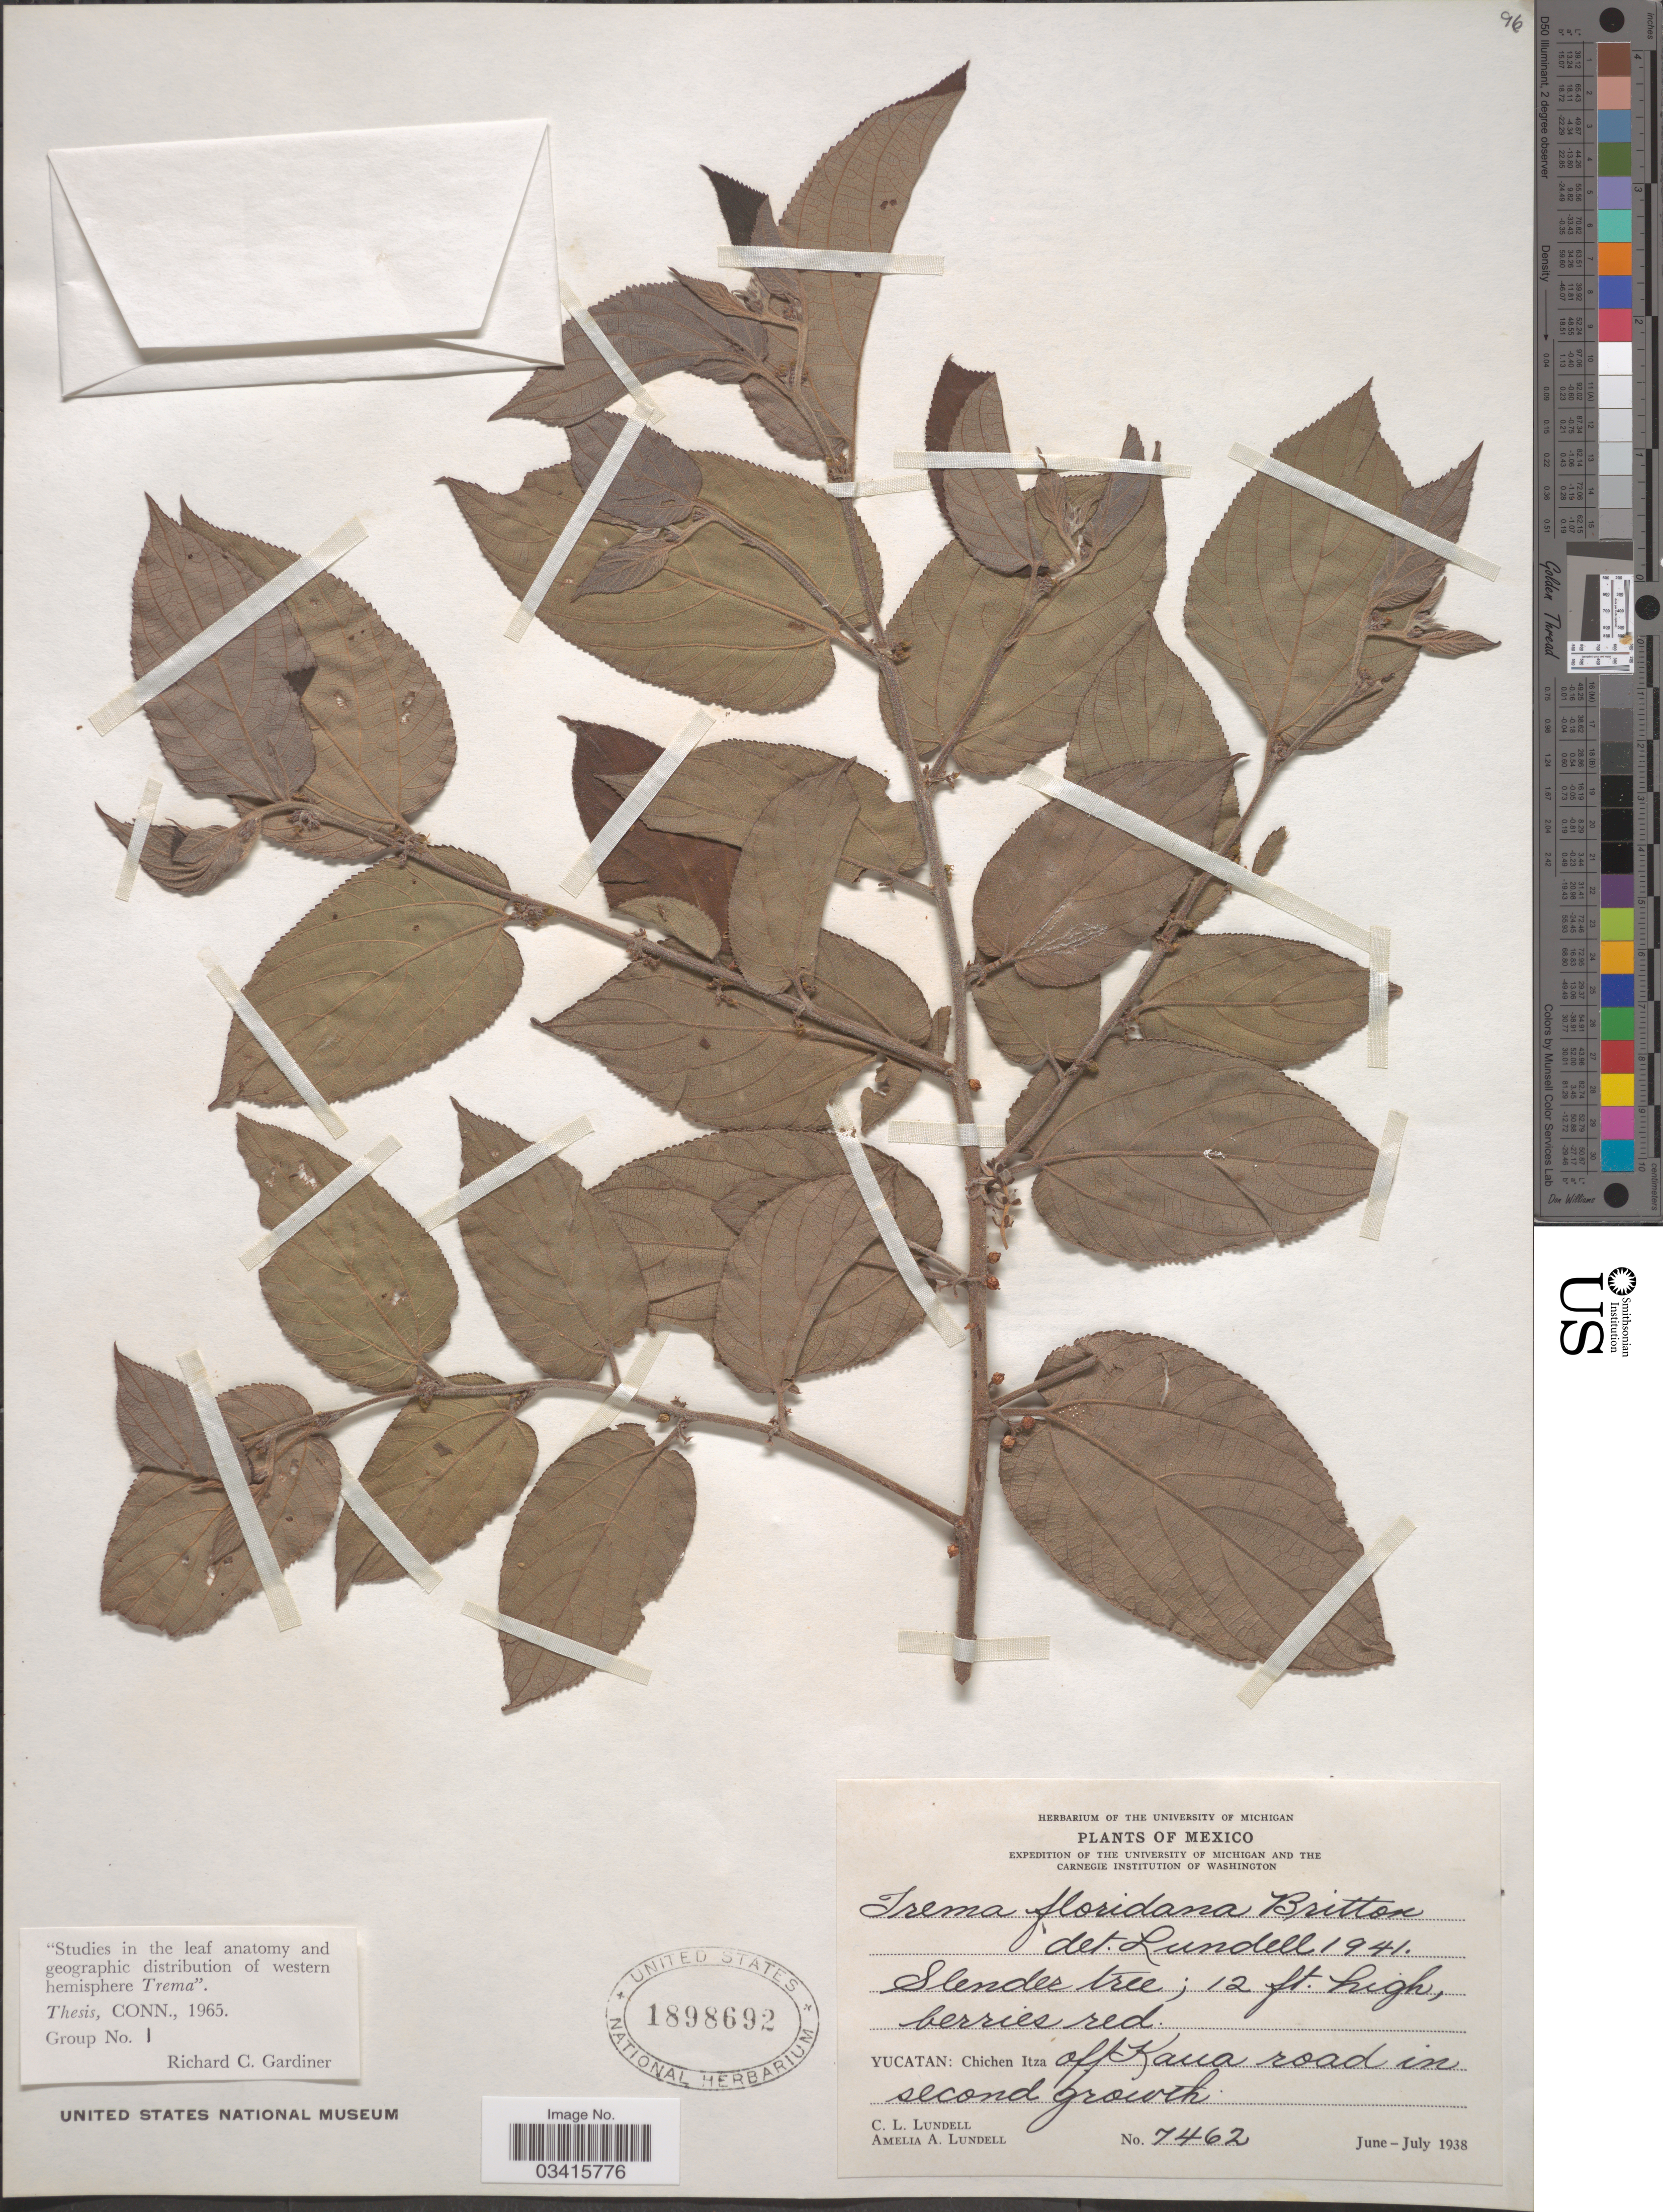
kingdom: Plantae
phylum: Tracheophyta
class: Magnoliopsida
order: Rosales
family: Cannabaceae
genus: Trema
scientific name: Trema floridanum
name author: Britton ex Small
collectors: C. L. Lundell & A. A. Lundell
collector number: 7462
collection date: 1938-06/1938-07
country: Mexico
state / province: Yucatán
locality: Chichen Itza off Kaua road in second growth.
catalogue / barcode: US 1898692